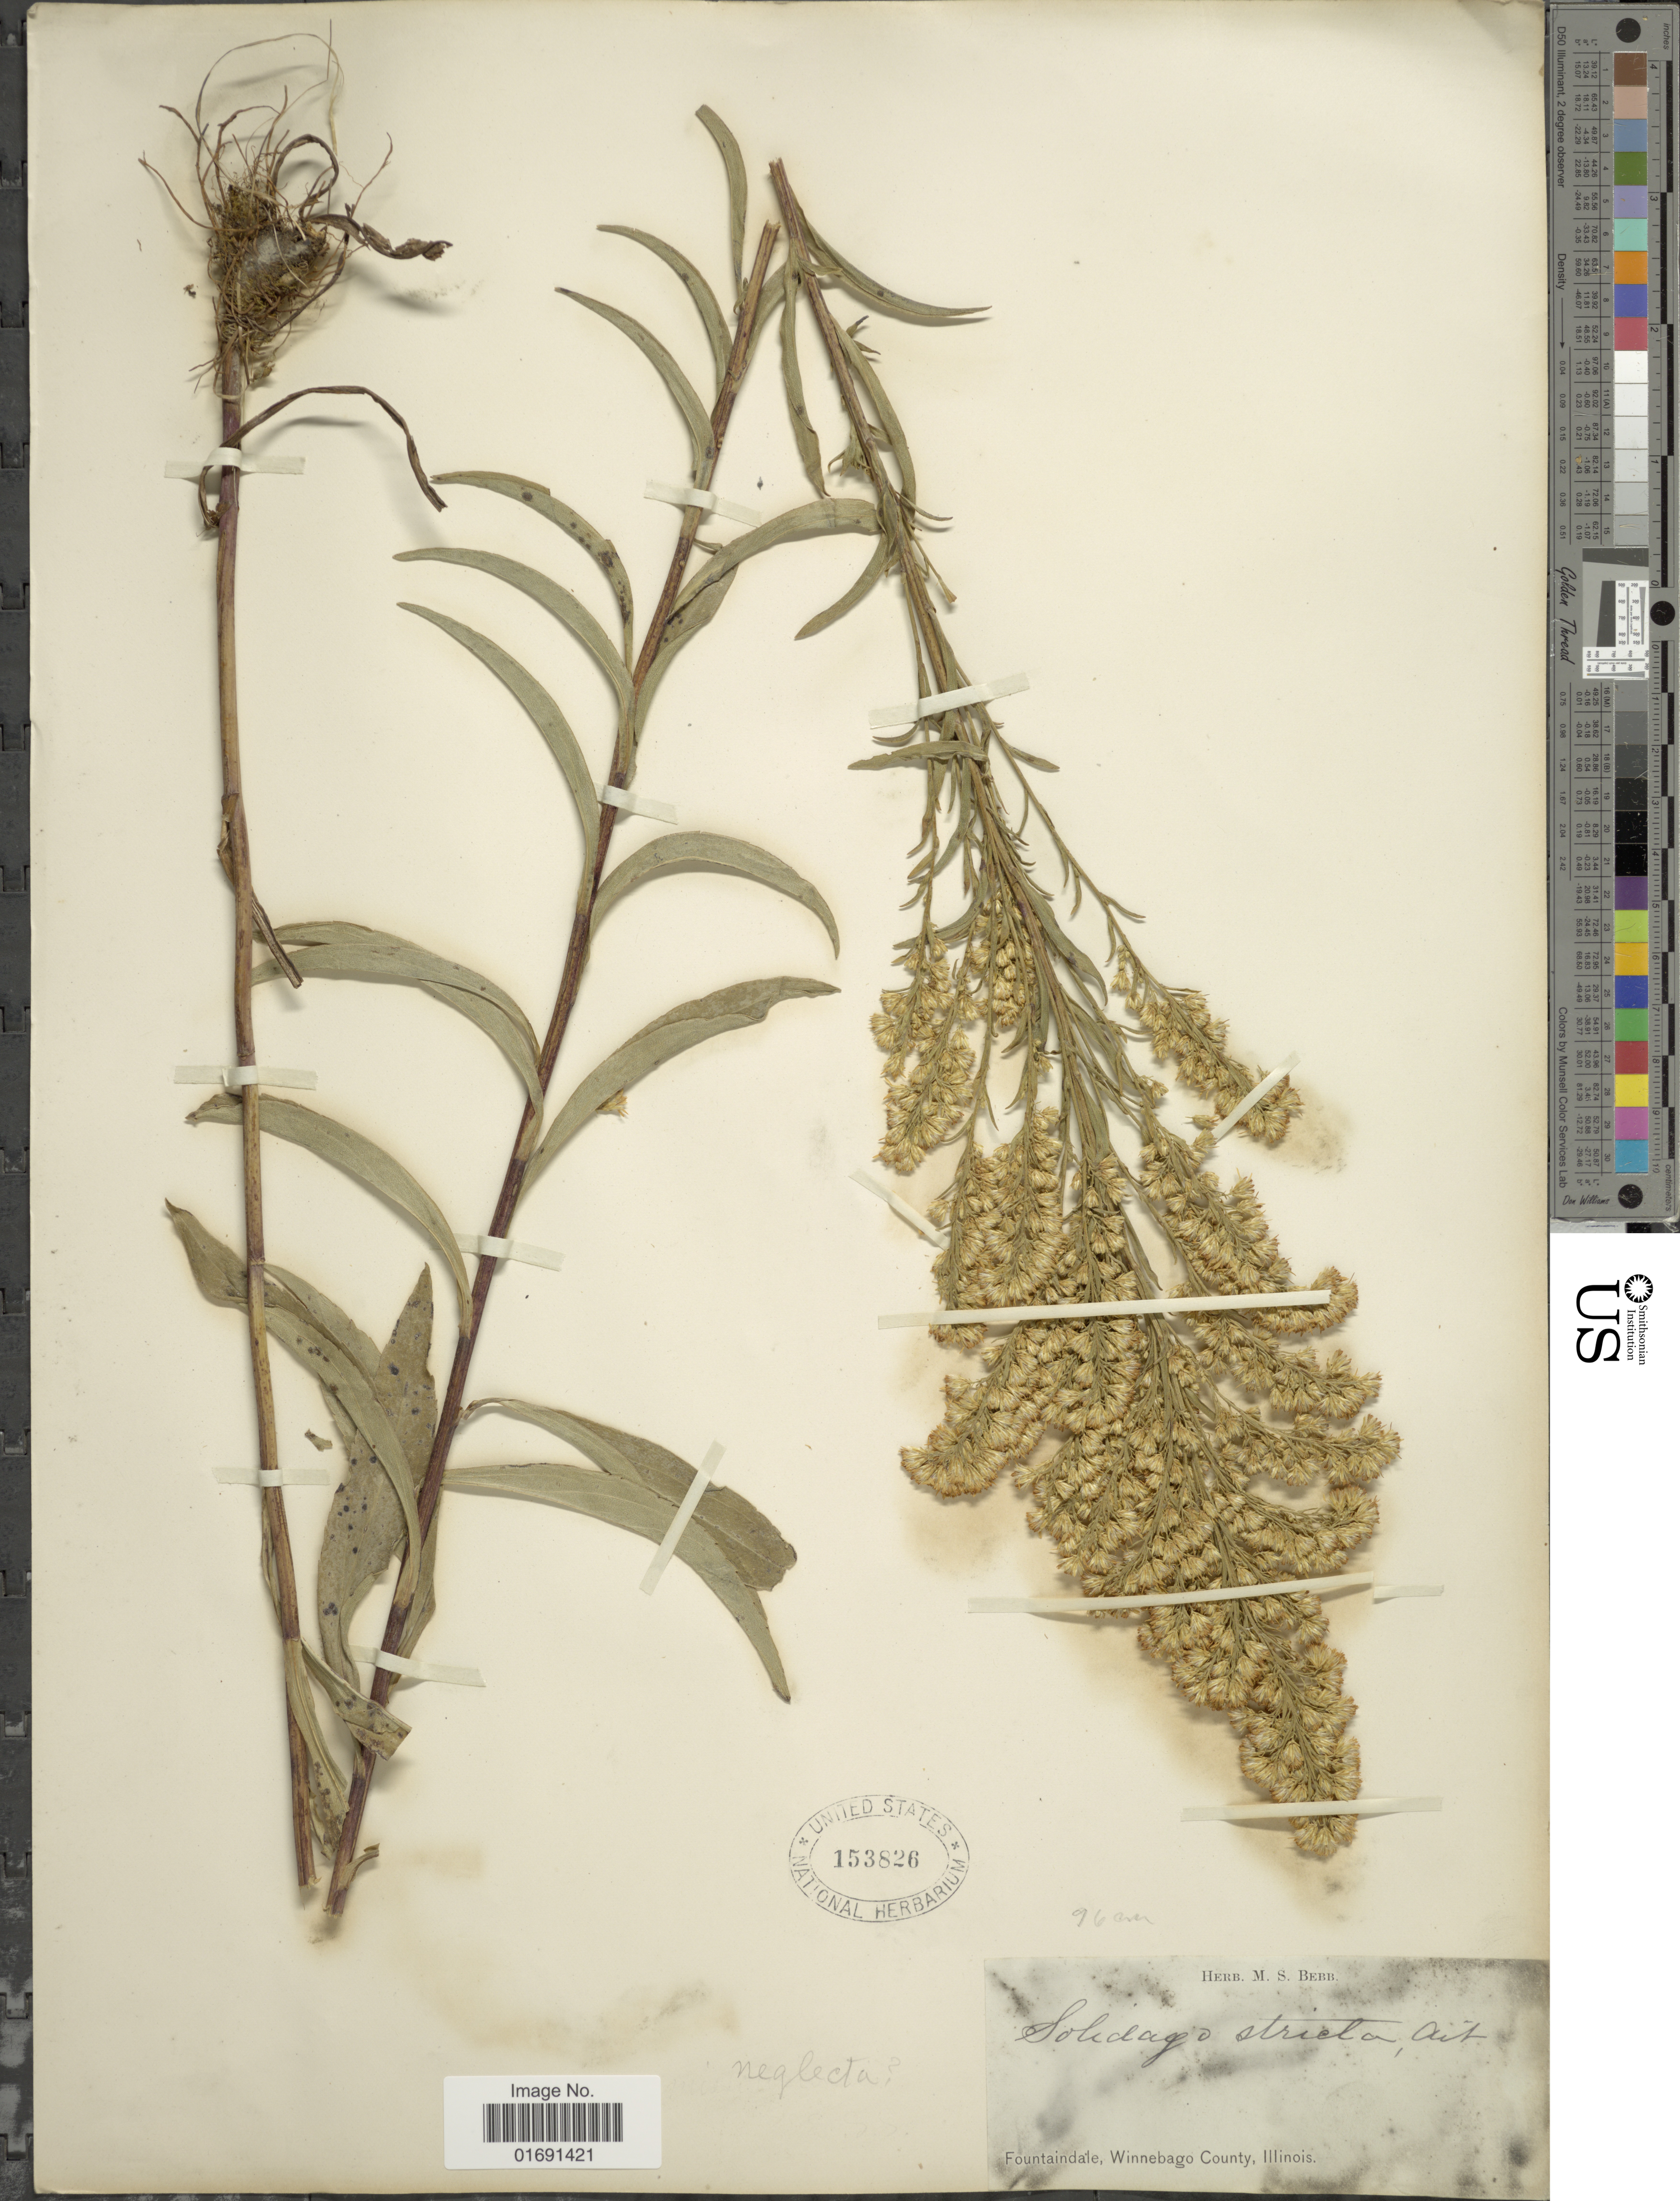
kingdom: Plantae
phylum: Tracheophyta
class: Magnoliopsida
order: Asterales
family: Asteraceae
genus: Solidago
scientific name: Solidago uniligulata var. neglecta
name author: Fernald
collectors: ex Herb. M. S. Bebb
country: United States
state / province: Illinois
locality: Fountaindale, Winnebago County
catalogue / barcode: US 153826